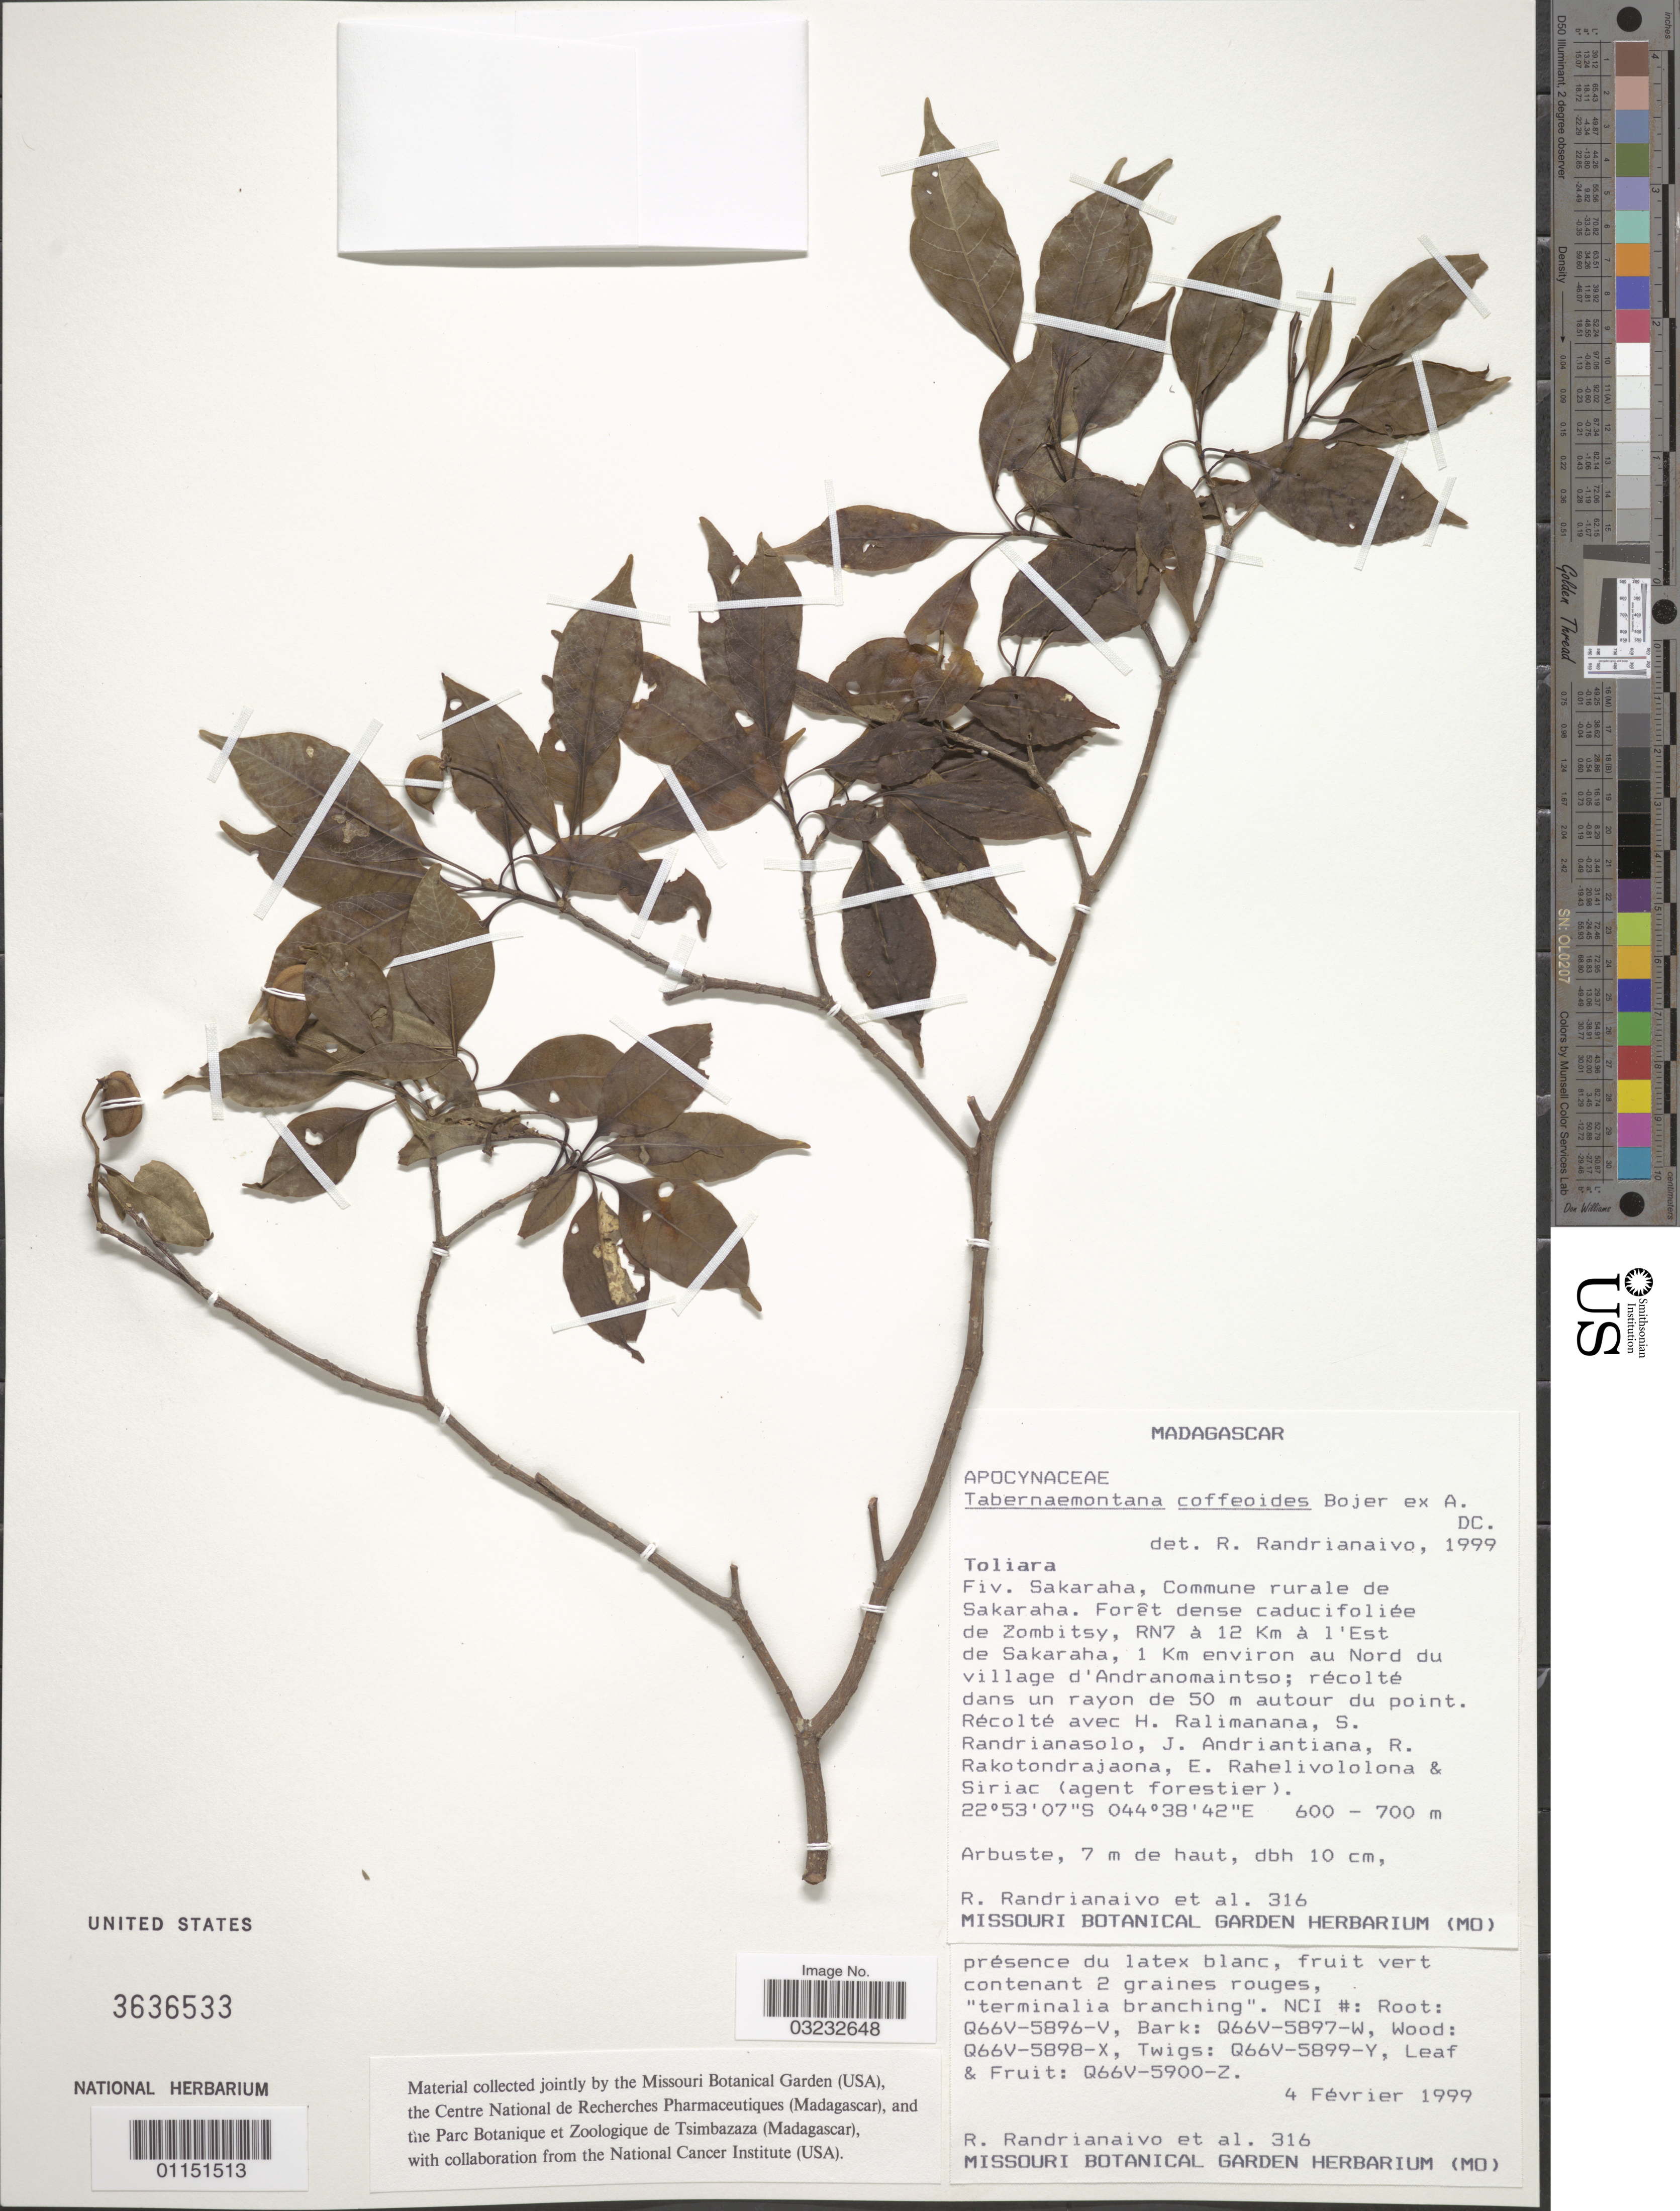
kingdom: Plantae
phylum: Tracheophyta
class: Magnoliopsida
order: Gentianales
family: Apocynaceae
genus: Tabernaemontana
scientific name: Tabernaemontana coffeoides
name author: Bojer ex A. DC.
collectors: R. Randrianaivo, H. Ralimanana, S. Randrianasolo, J. Andriantiana & et al.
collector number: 316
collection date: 1999-02-04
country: Madagascar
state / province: Atsimo-Andrefana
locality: Fiv. Sakaraha, Commune rurale de Sakaraha. Forêt dense caducifoliée de Zombitsy, RN7 à 12 Km à l'Est de Sakaraha, 1 Km environ au Nord du village d'Andranomaintso.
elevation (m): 600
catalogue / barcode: US 3636533